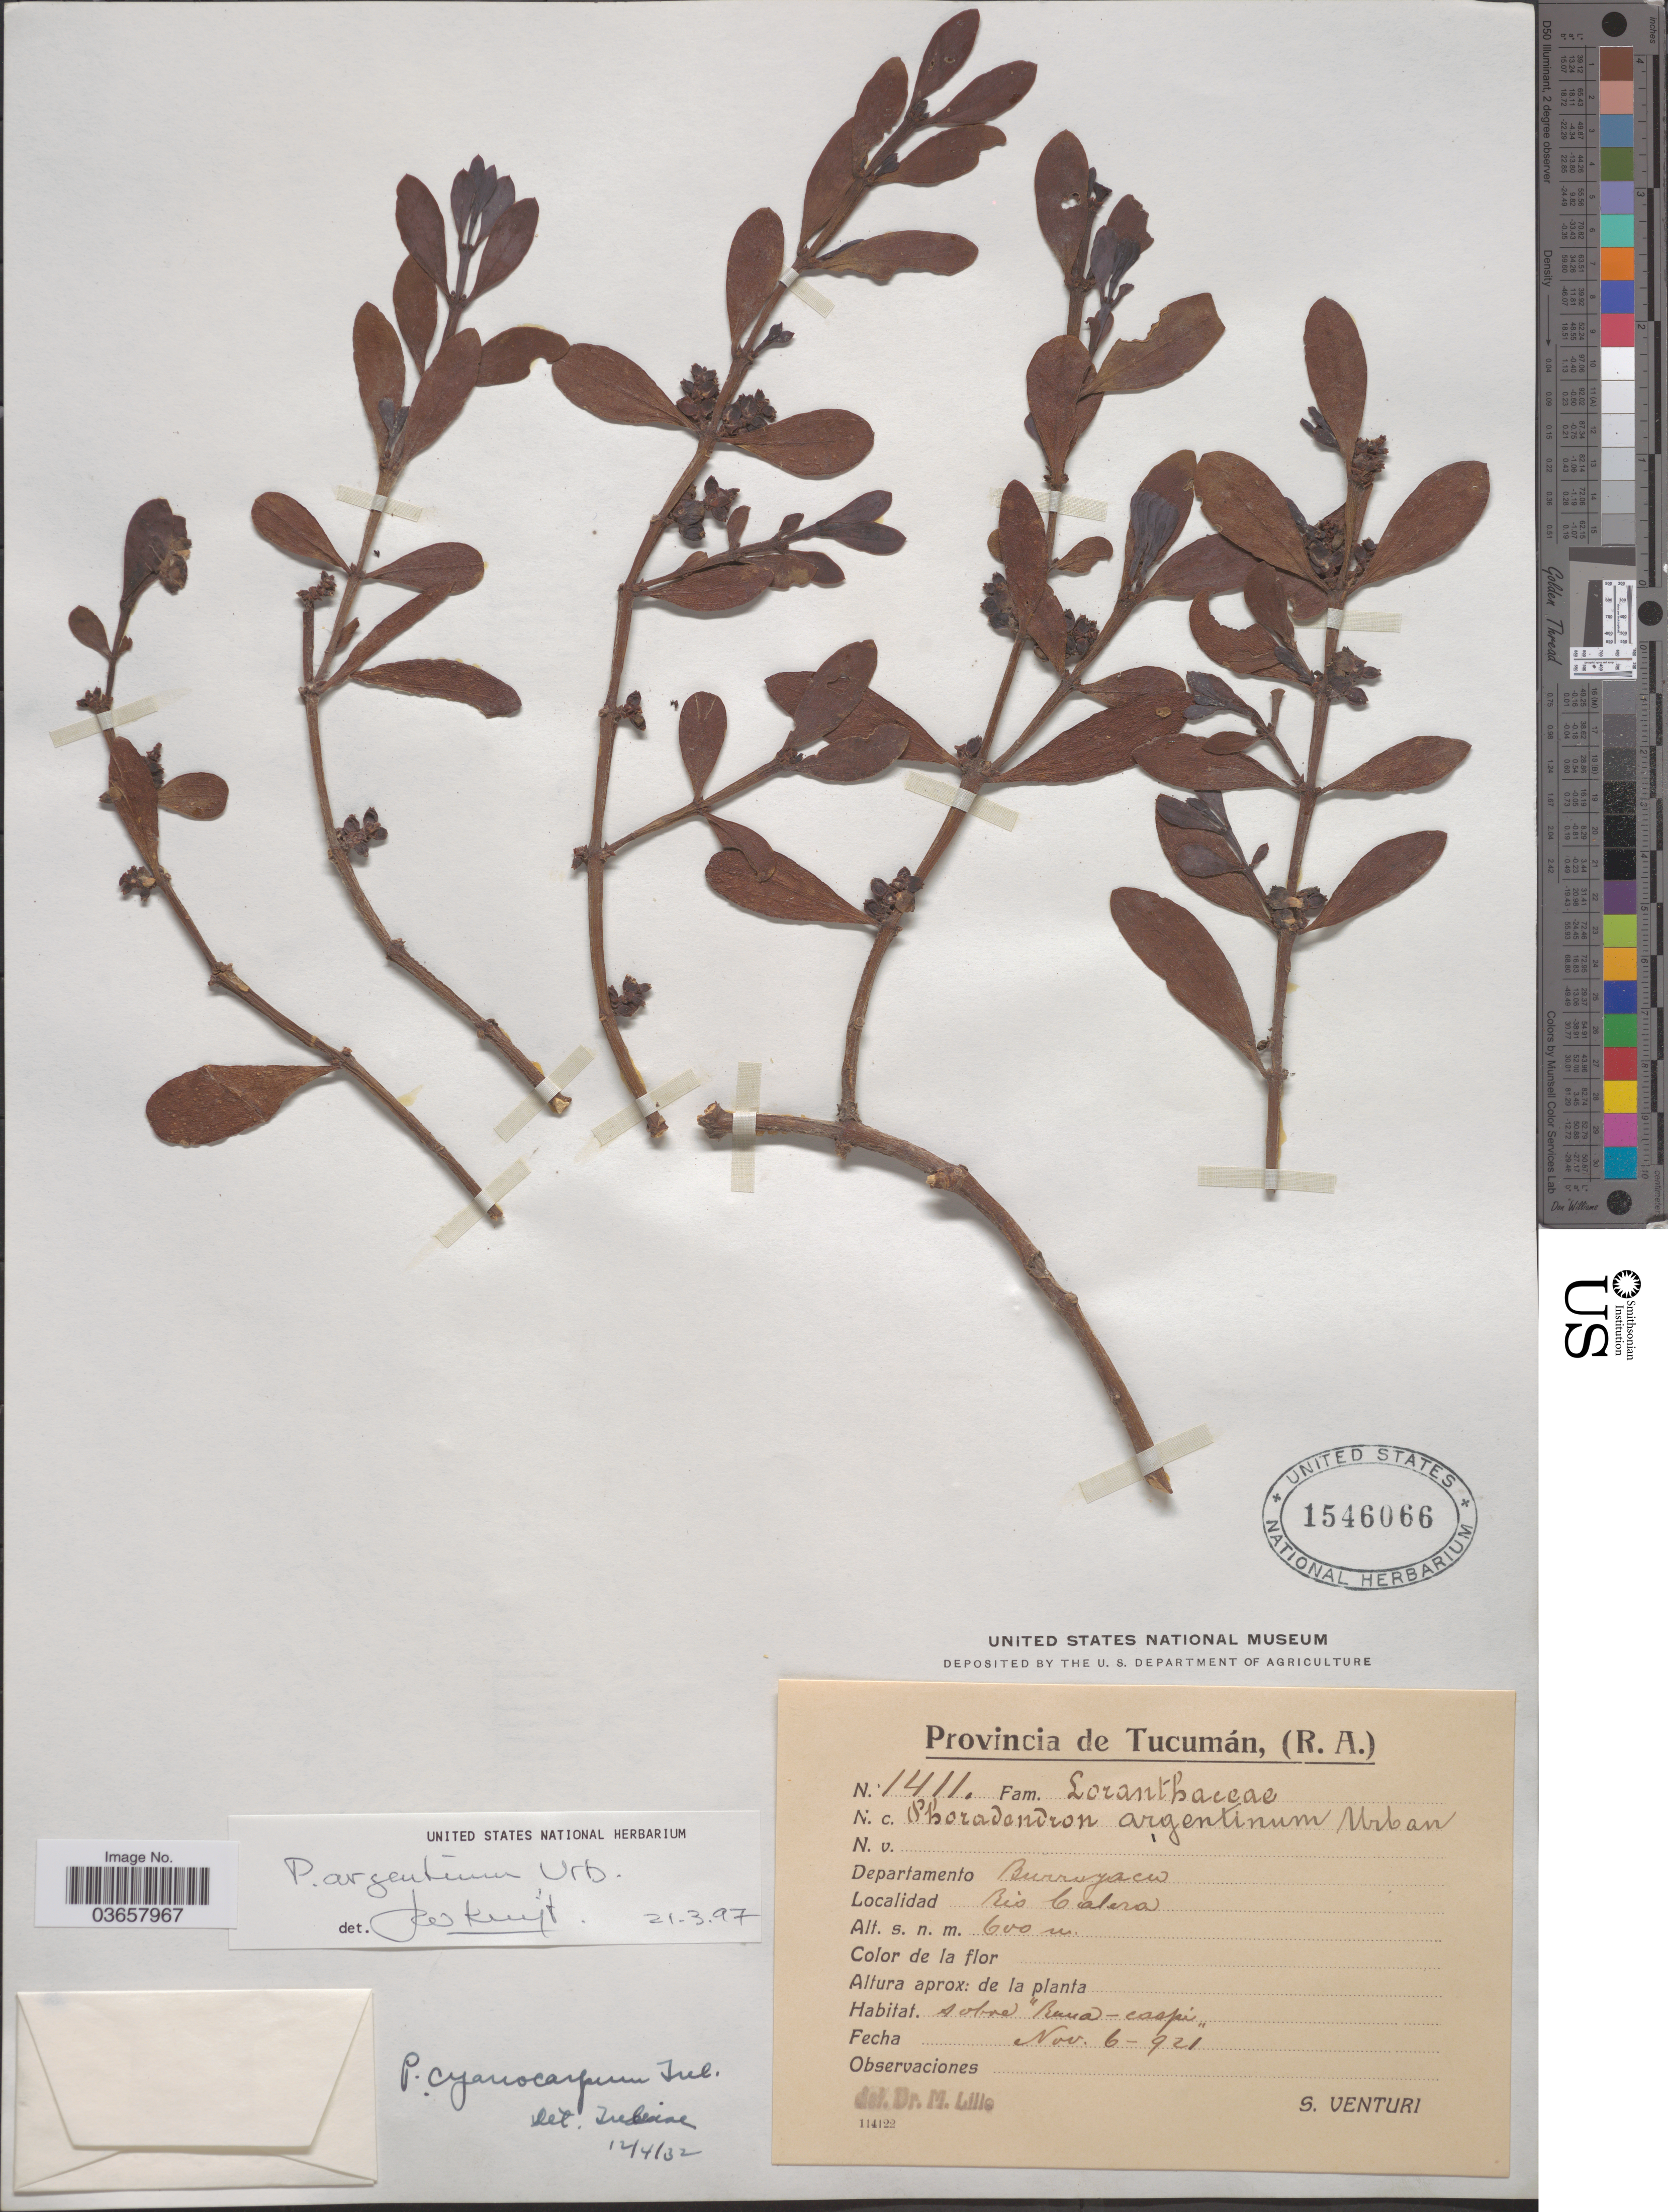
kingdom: Plantae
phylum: Tracheophyta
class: Magnoliopsida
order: Santalales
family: Viscaceae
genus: Phoradendron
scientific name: Phoradendron argentinum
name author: Urb.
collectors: S. Venturi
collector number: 1411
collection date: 1921-11-06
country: Argentina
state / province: Tucuman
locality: Departamento Burroyacu. Rio Calera.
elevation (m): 600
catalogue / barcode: US 1546066